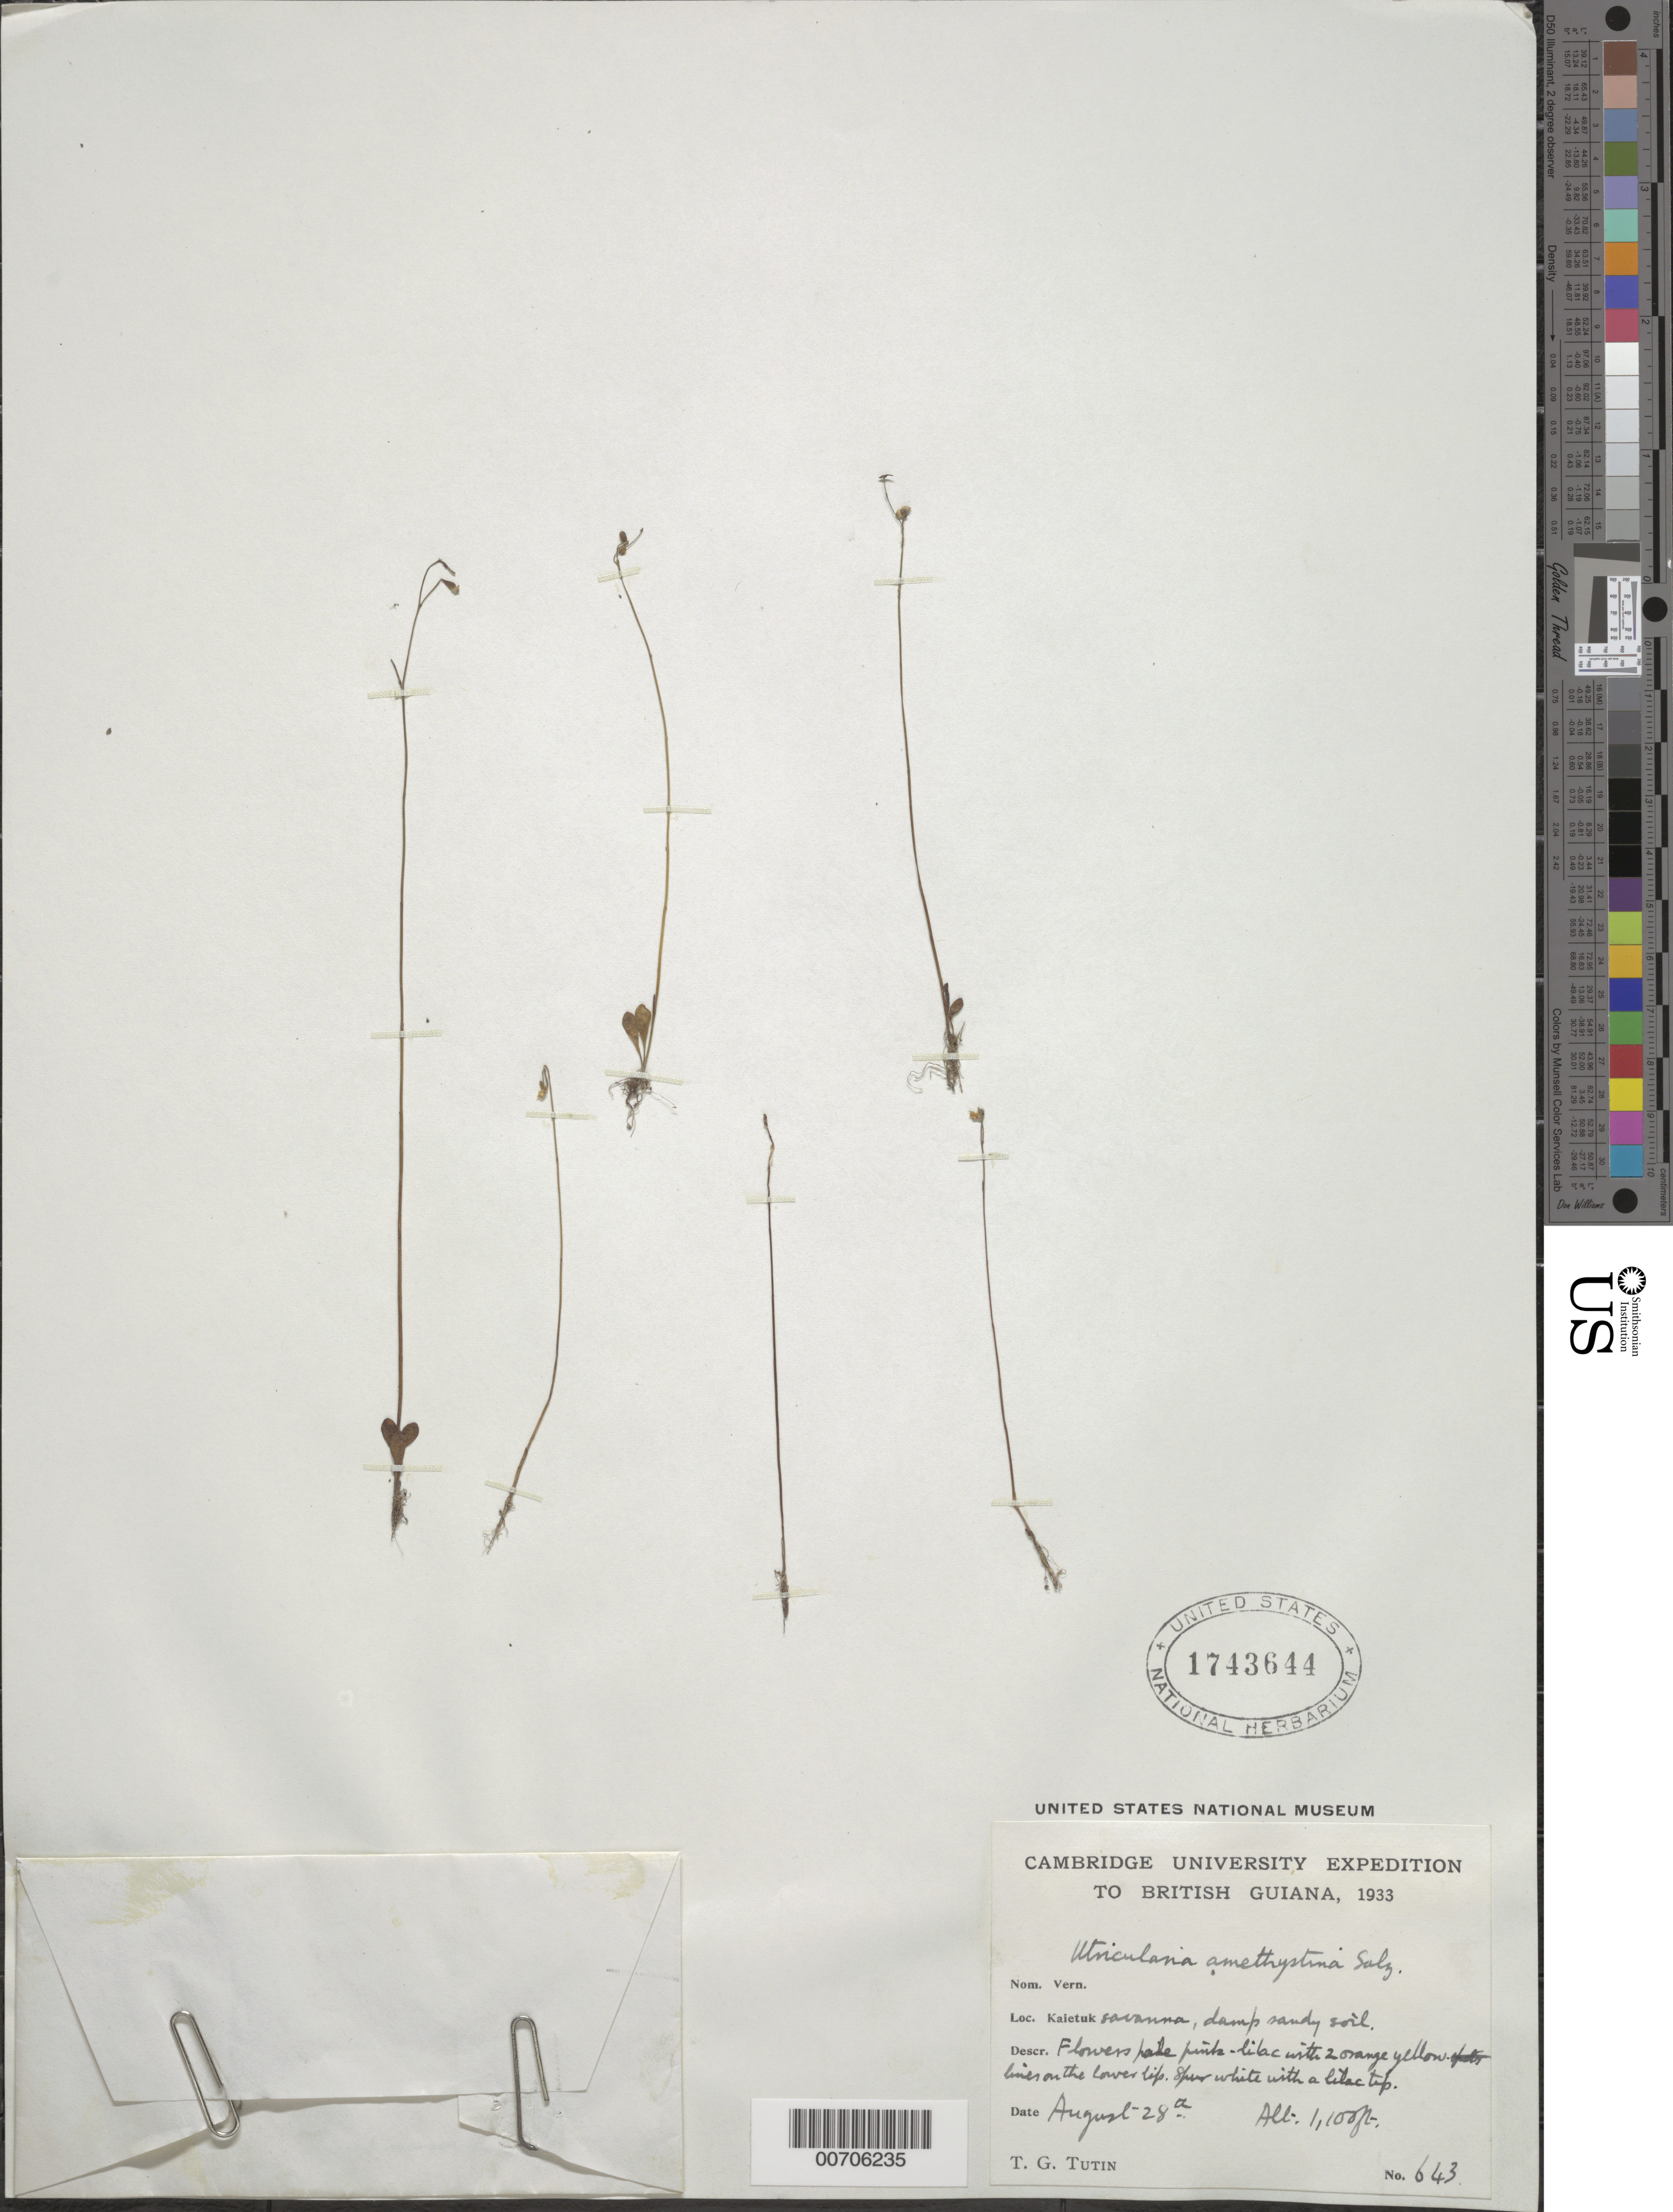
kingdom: Plantae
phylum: Tracheophyta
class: Magnoliopsida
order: Lamiales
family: Lentibulariaceae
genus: Utricularia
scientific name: Utricularia amethystina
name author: Salzm. ex A. St.-Hil. & Girard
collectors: T. G. Tutin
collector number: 643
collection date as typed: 28-Aug-33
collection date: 1933-08-28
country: Guyana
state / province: Potaro-Siparuni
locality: Kaieteur Falls, Potaro R.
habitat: Savanna, damp sandy soil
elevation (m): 335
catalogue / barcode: US 1743644